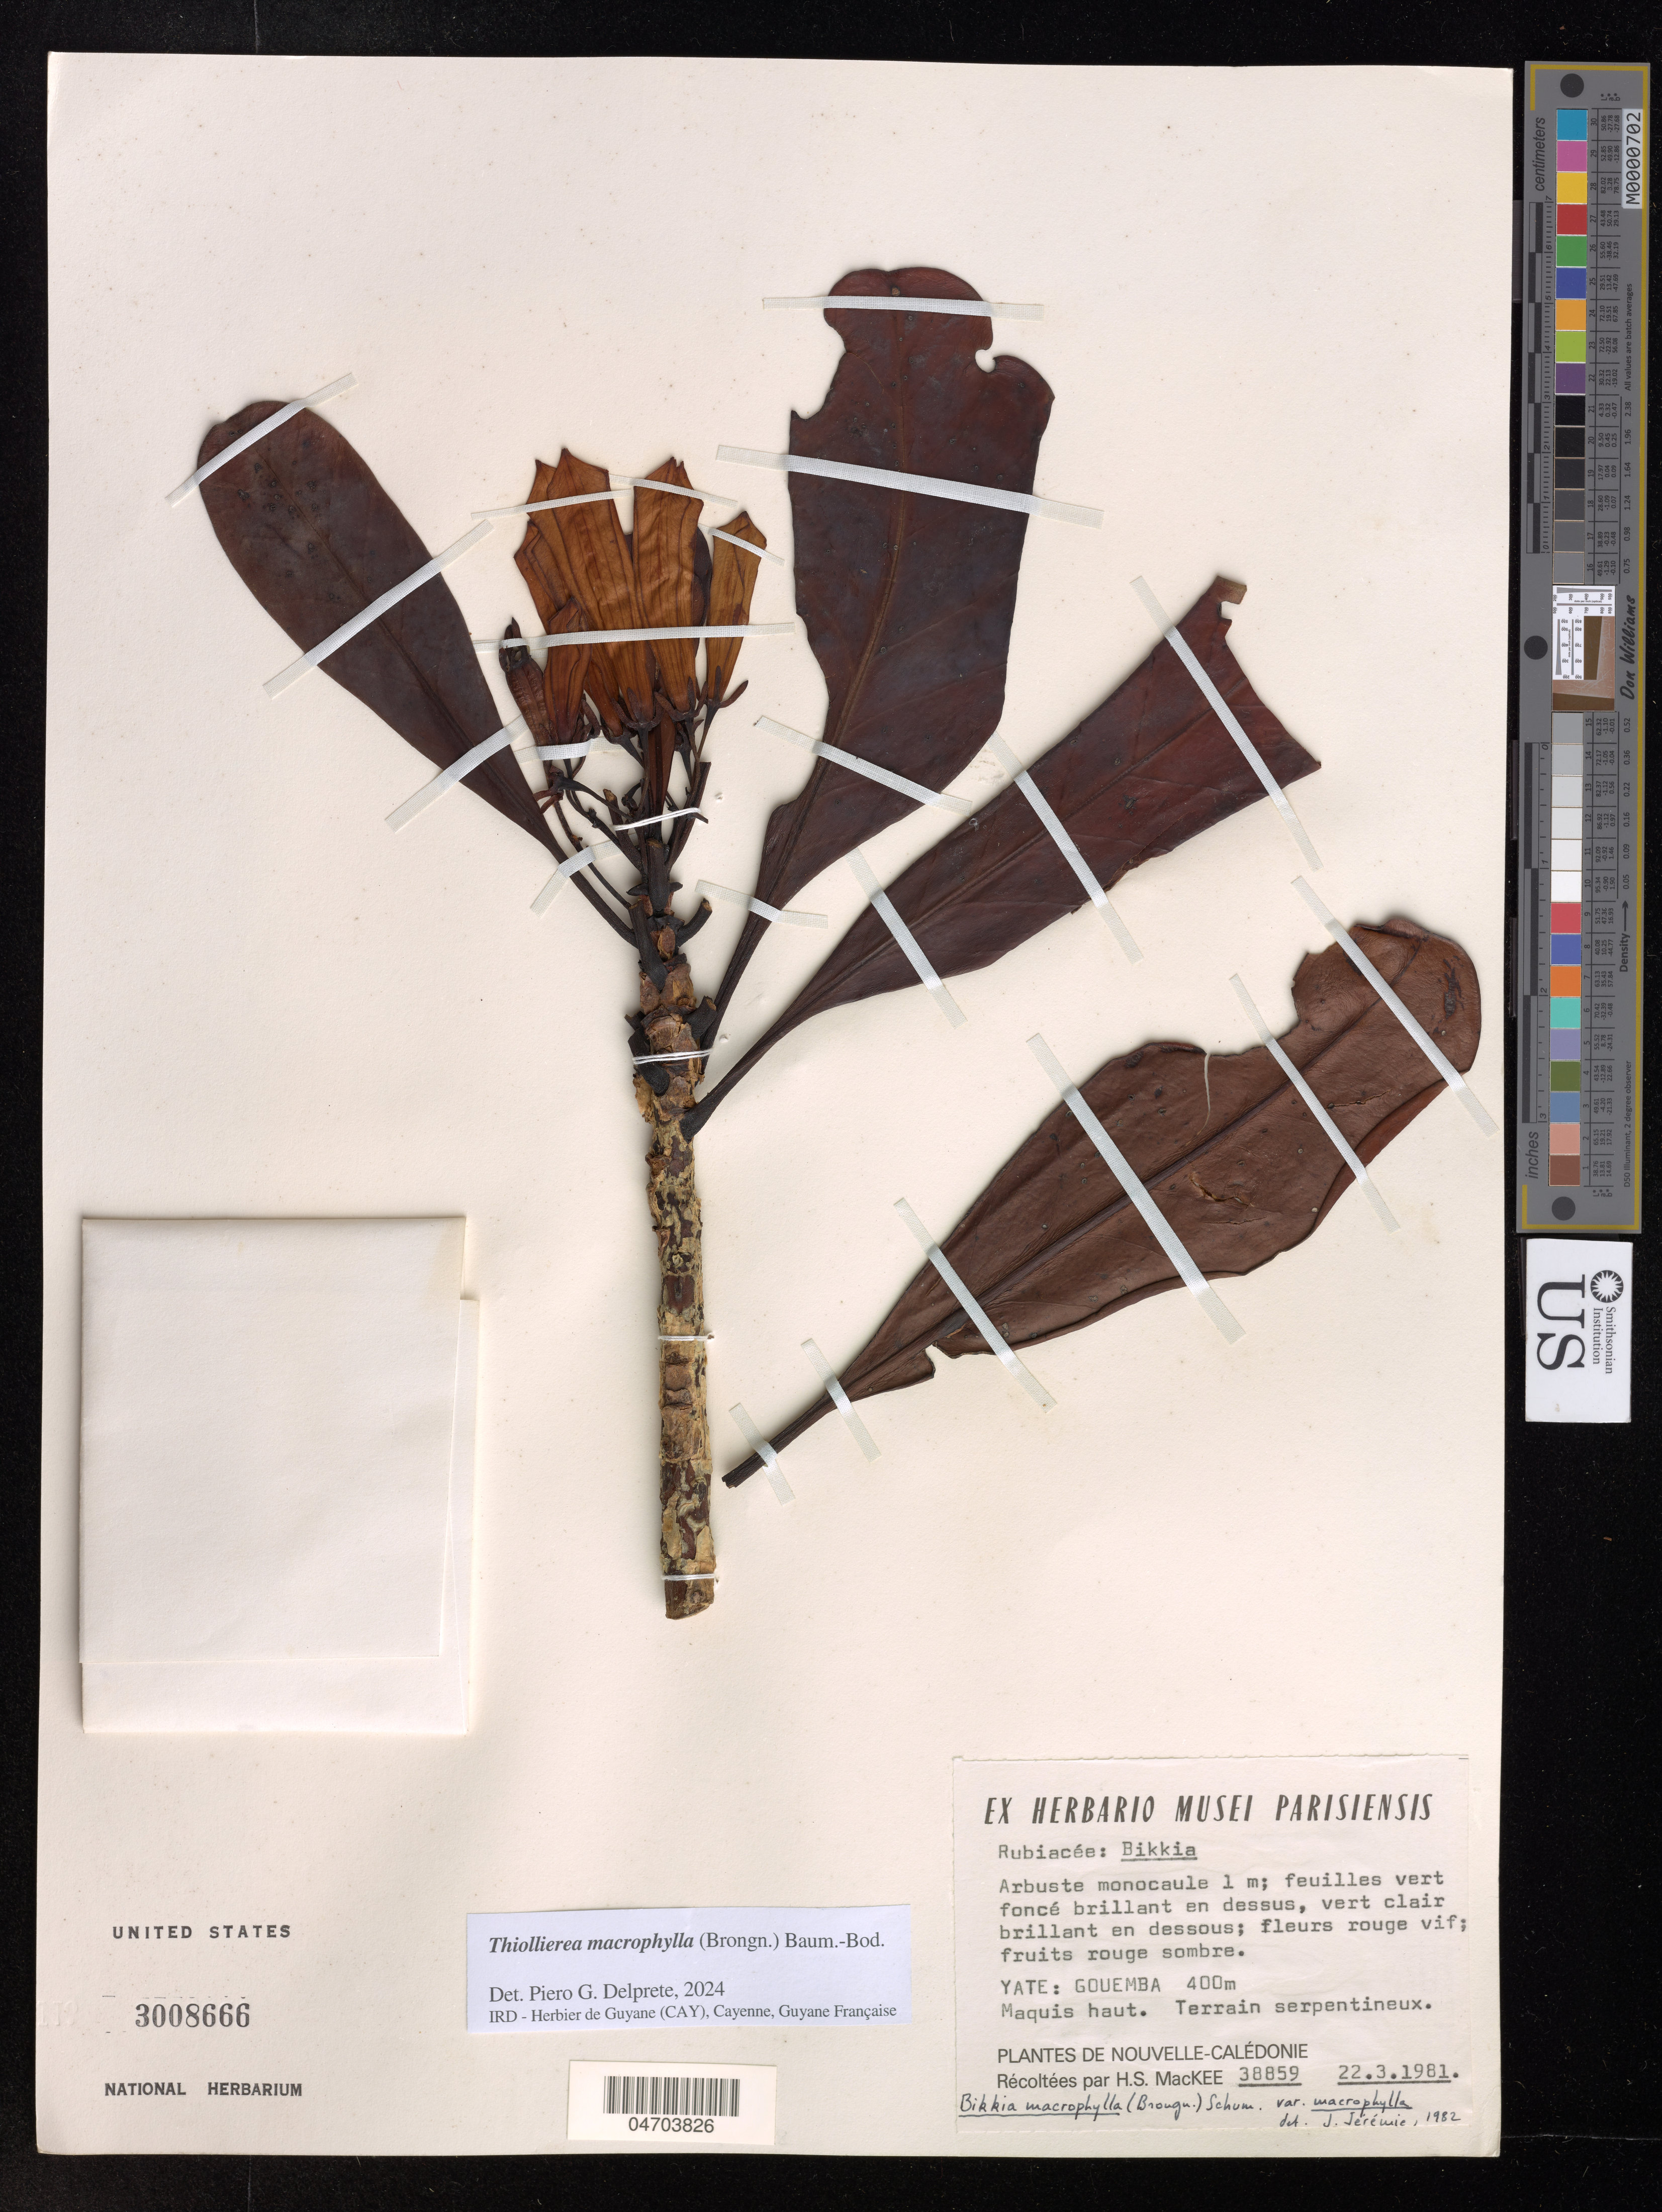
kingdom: Plantae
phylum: Tracheophyta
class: Magnoliopsida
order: Gentianales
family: Rubiaceae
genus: Thiollierea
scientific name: Thiollierea macrophylla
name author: (Brongn.) Baum.-Bod.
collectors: H. Mackee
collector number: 38859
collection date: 1981-03-22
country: New Caledonia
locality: Yate: Gouemba.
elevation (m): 400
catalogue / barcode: US 3008666